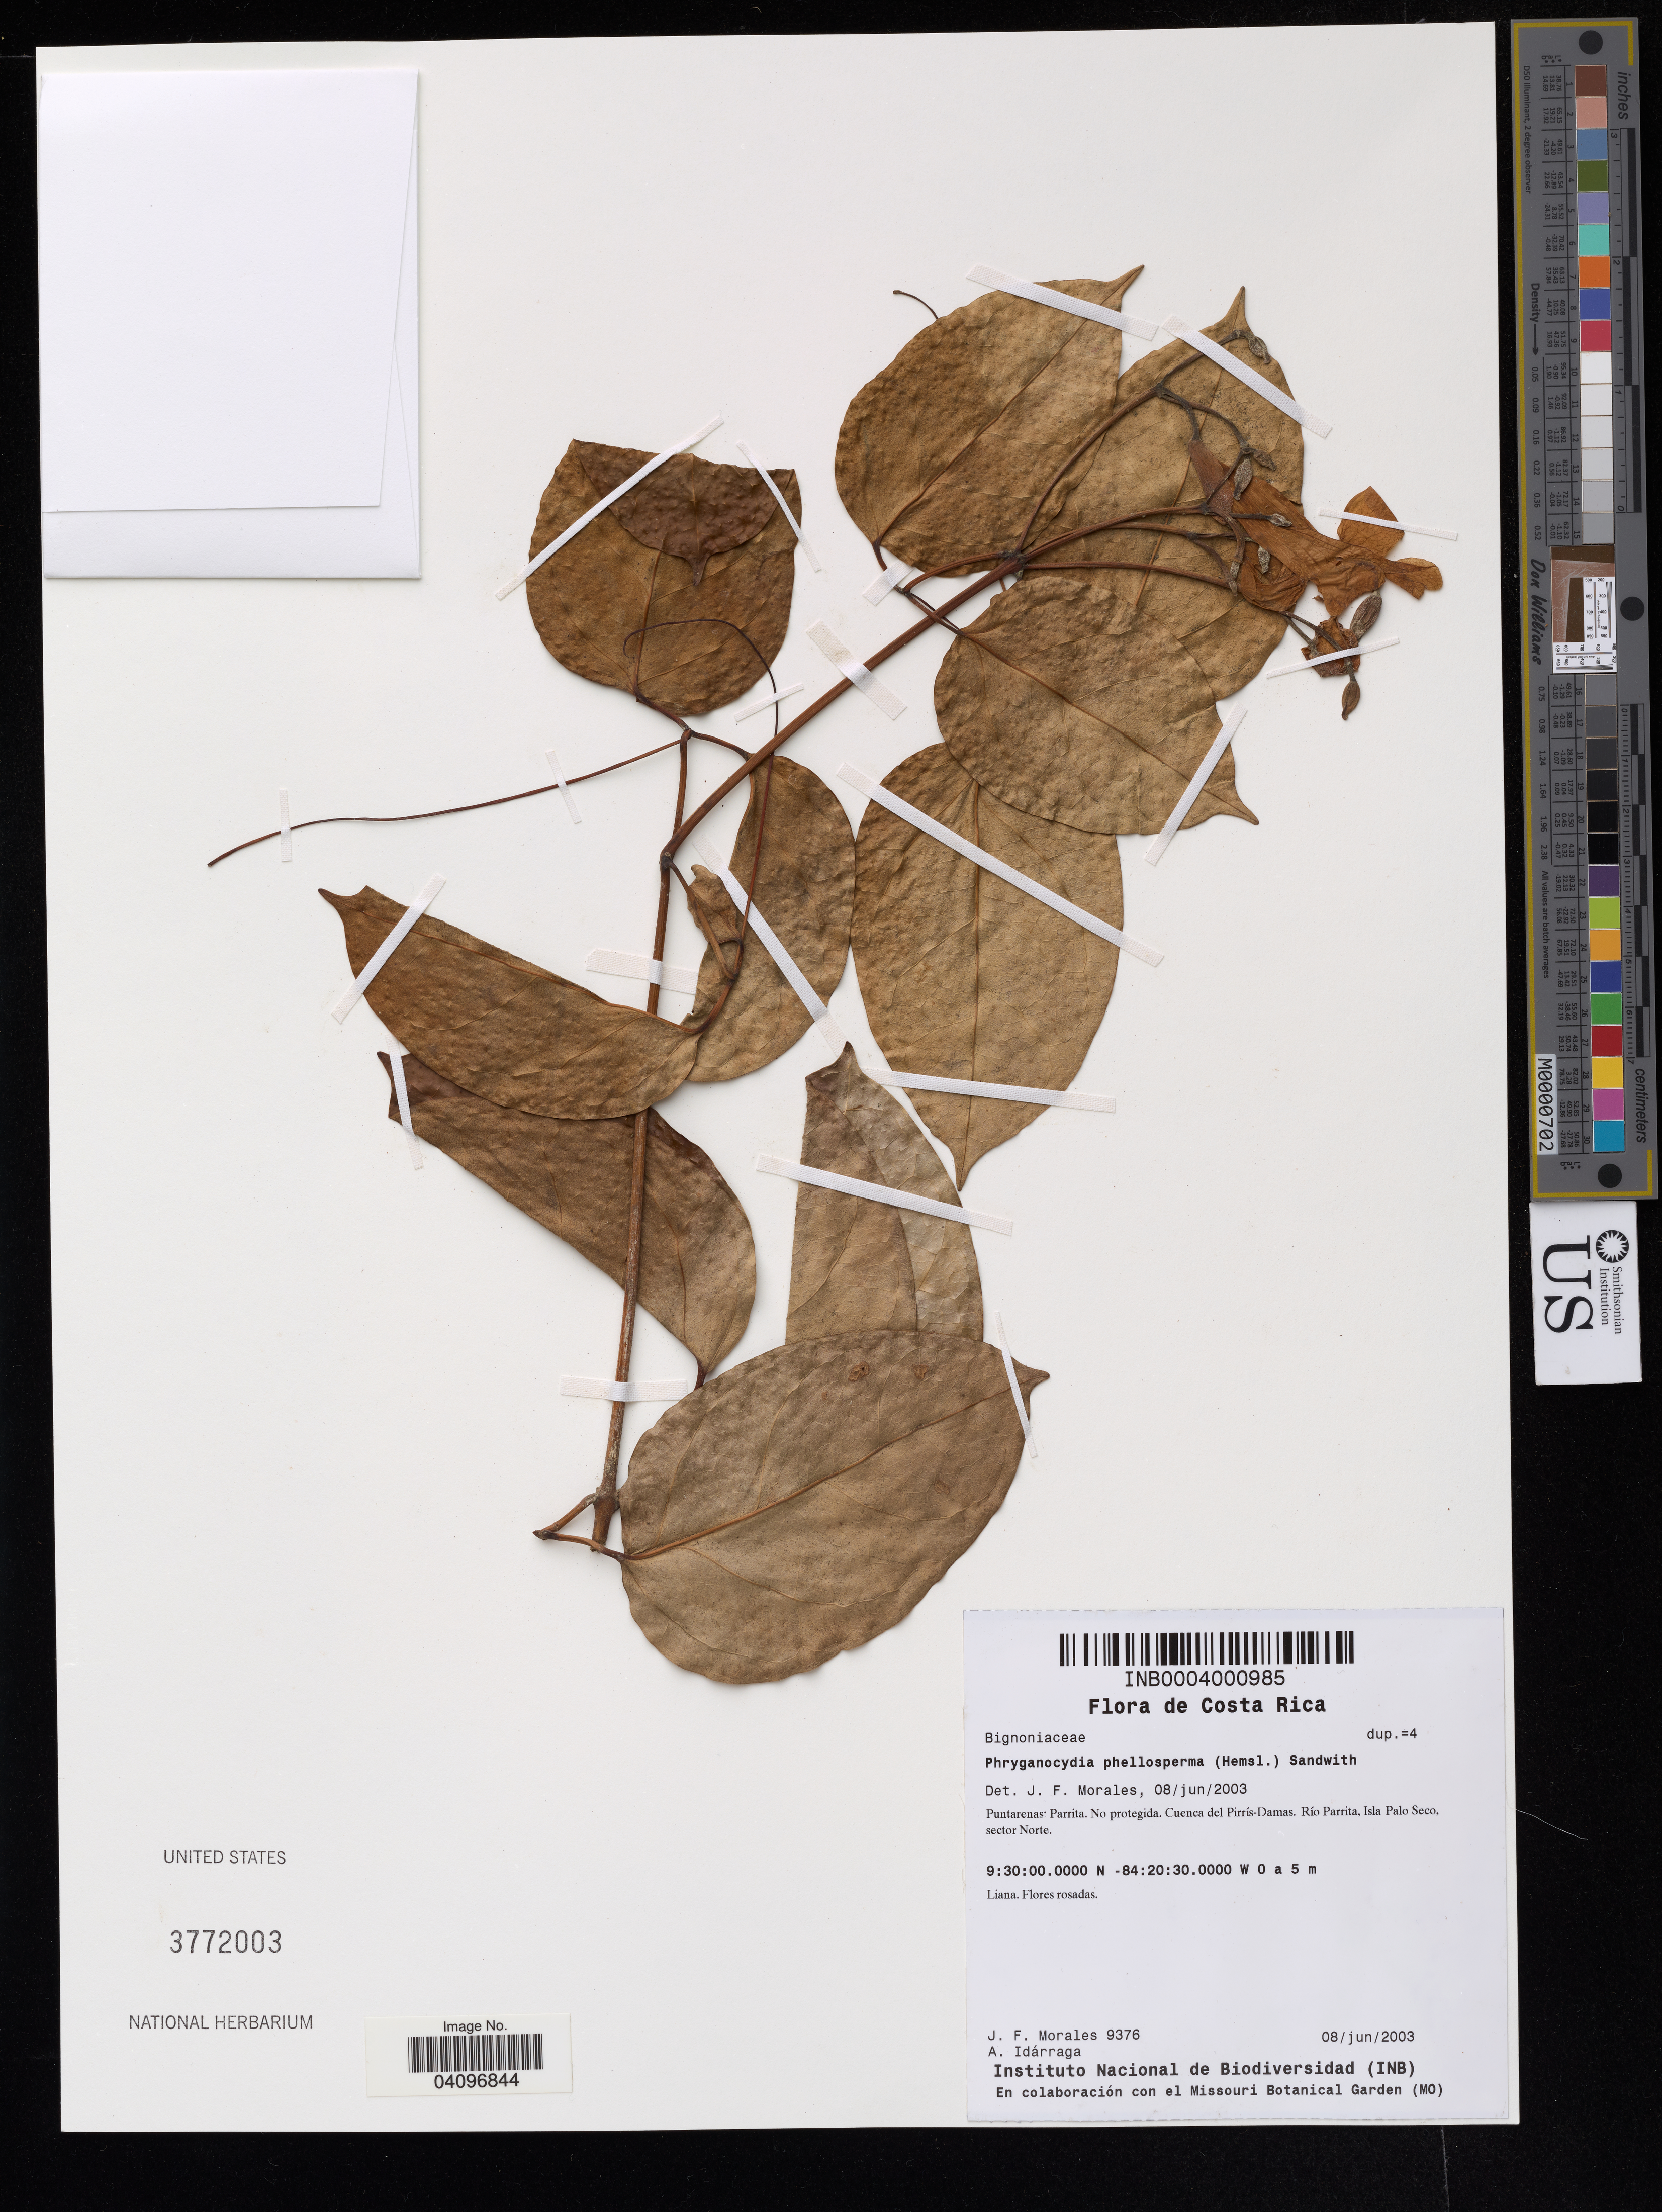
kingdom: Plantae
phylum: Tracheophyta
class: Magnoliopsida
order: Lamiales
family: Bignoniaceae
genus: Phryganocydia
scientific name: Phryganocydia phellosperma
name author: (Hemsl.) Sandwith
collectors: J. Morales & A. Idarraga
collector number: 9376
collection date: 2003-06-08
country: Costa Rica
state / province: Puntarenas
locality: Parrita. No protegida. Cuenca del Pirrís-Damas. Río Parrita, Isla Palo Seco, sector Norte.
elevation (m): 5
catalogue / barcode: US 3772003